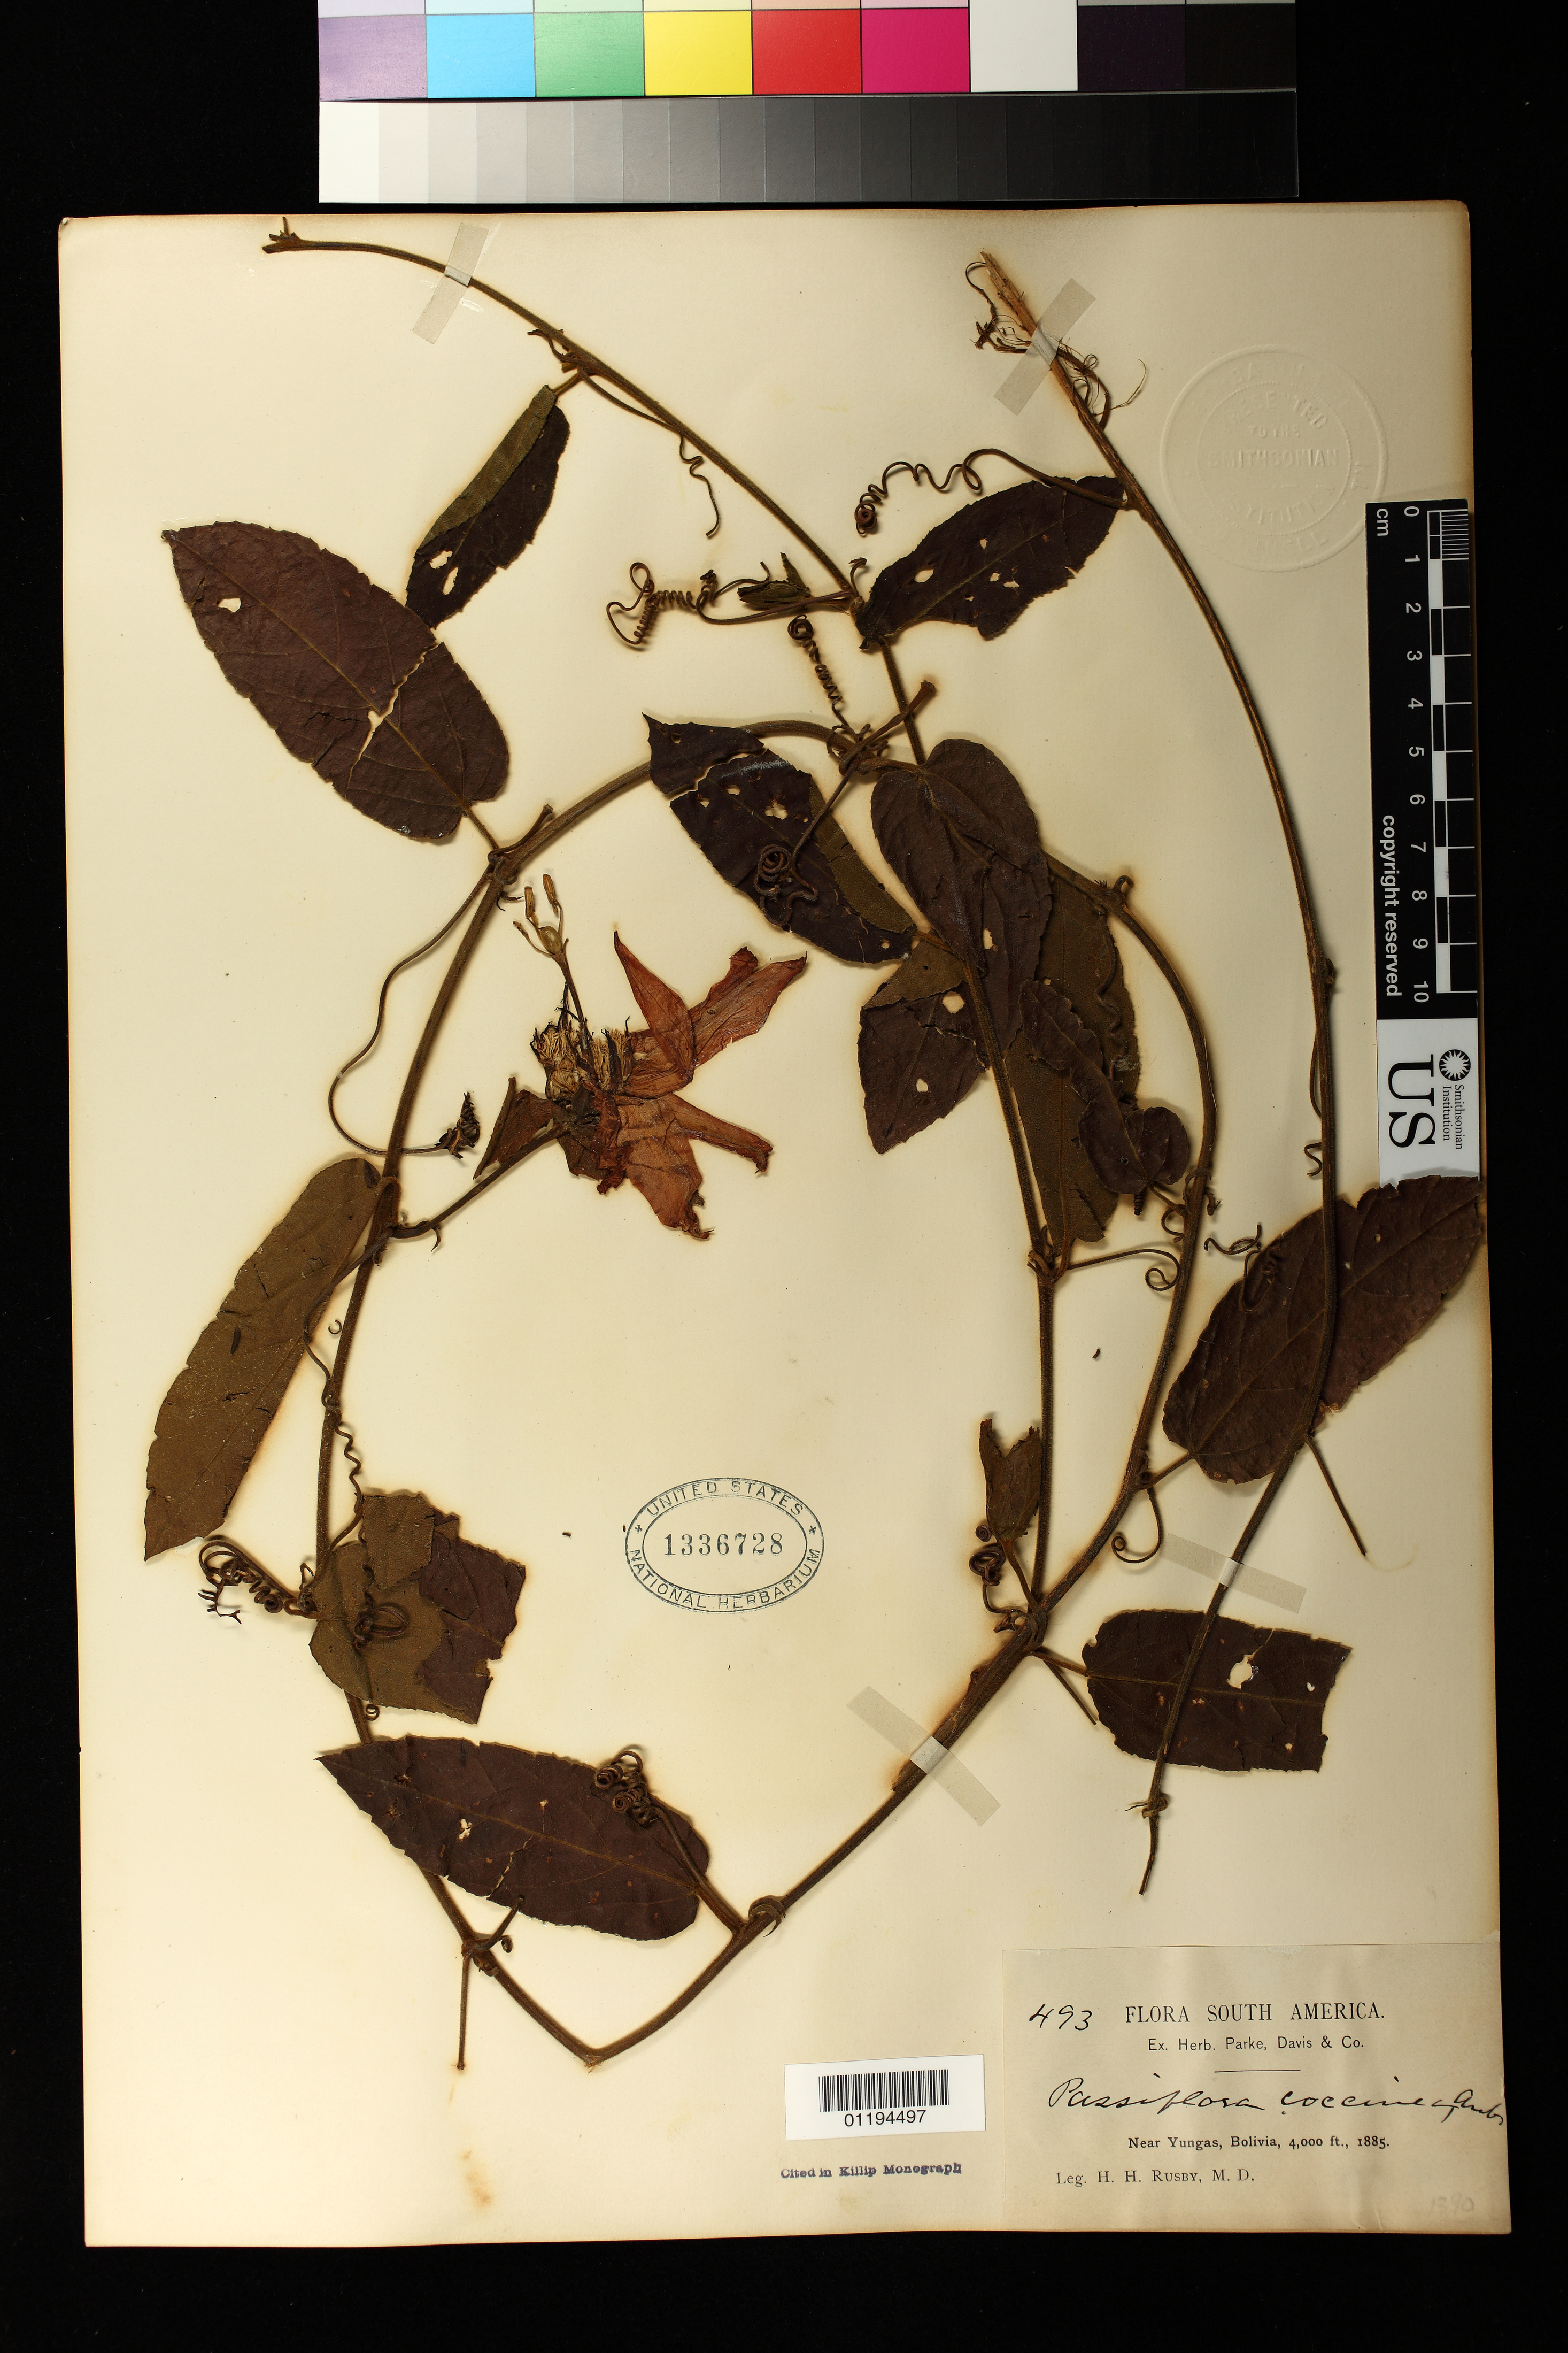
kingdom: Plantae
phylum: Tracheophyta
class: Magnoliopsida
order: Malpighiales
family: Passifloraceae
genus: Passiflora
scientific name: Passiflora coccinea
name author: Aubl.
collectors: H. H. Rusby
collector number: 493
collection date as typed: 1885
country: Bolivia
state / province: La Paz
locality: Near Yungas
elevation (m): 1219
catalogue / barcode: US 1336728